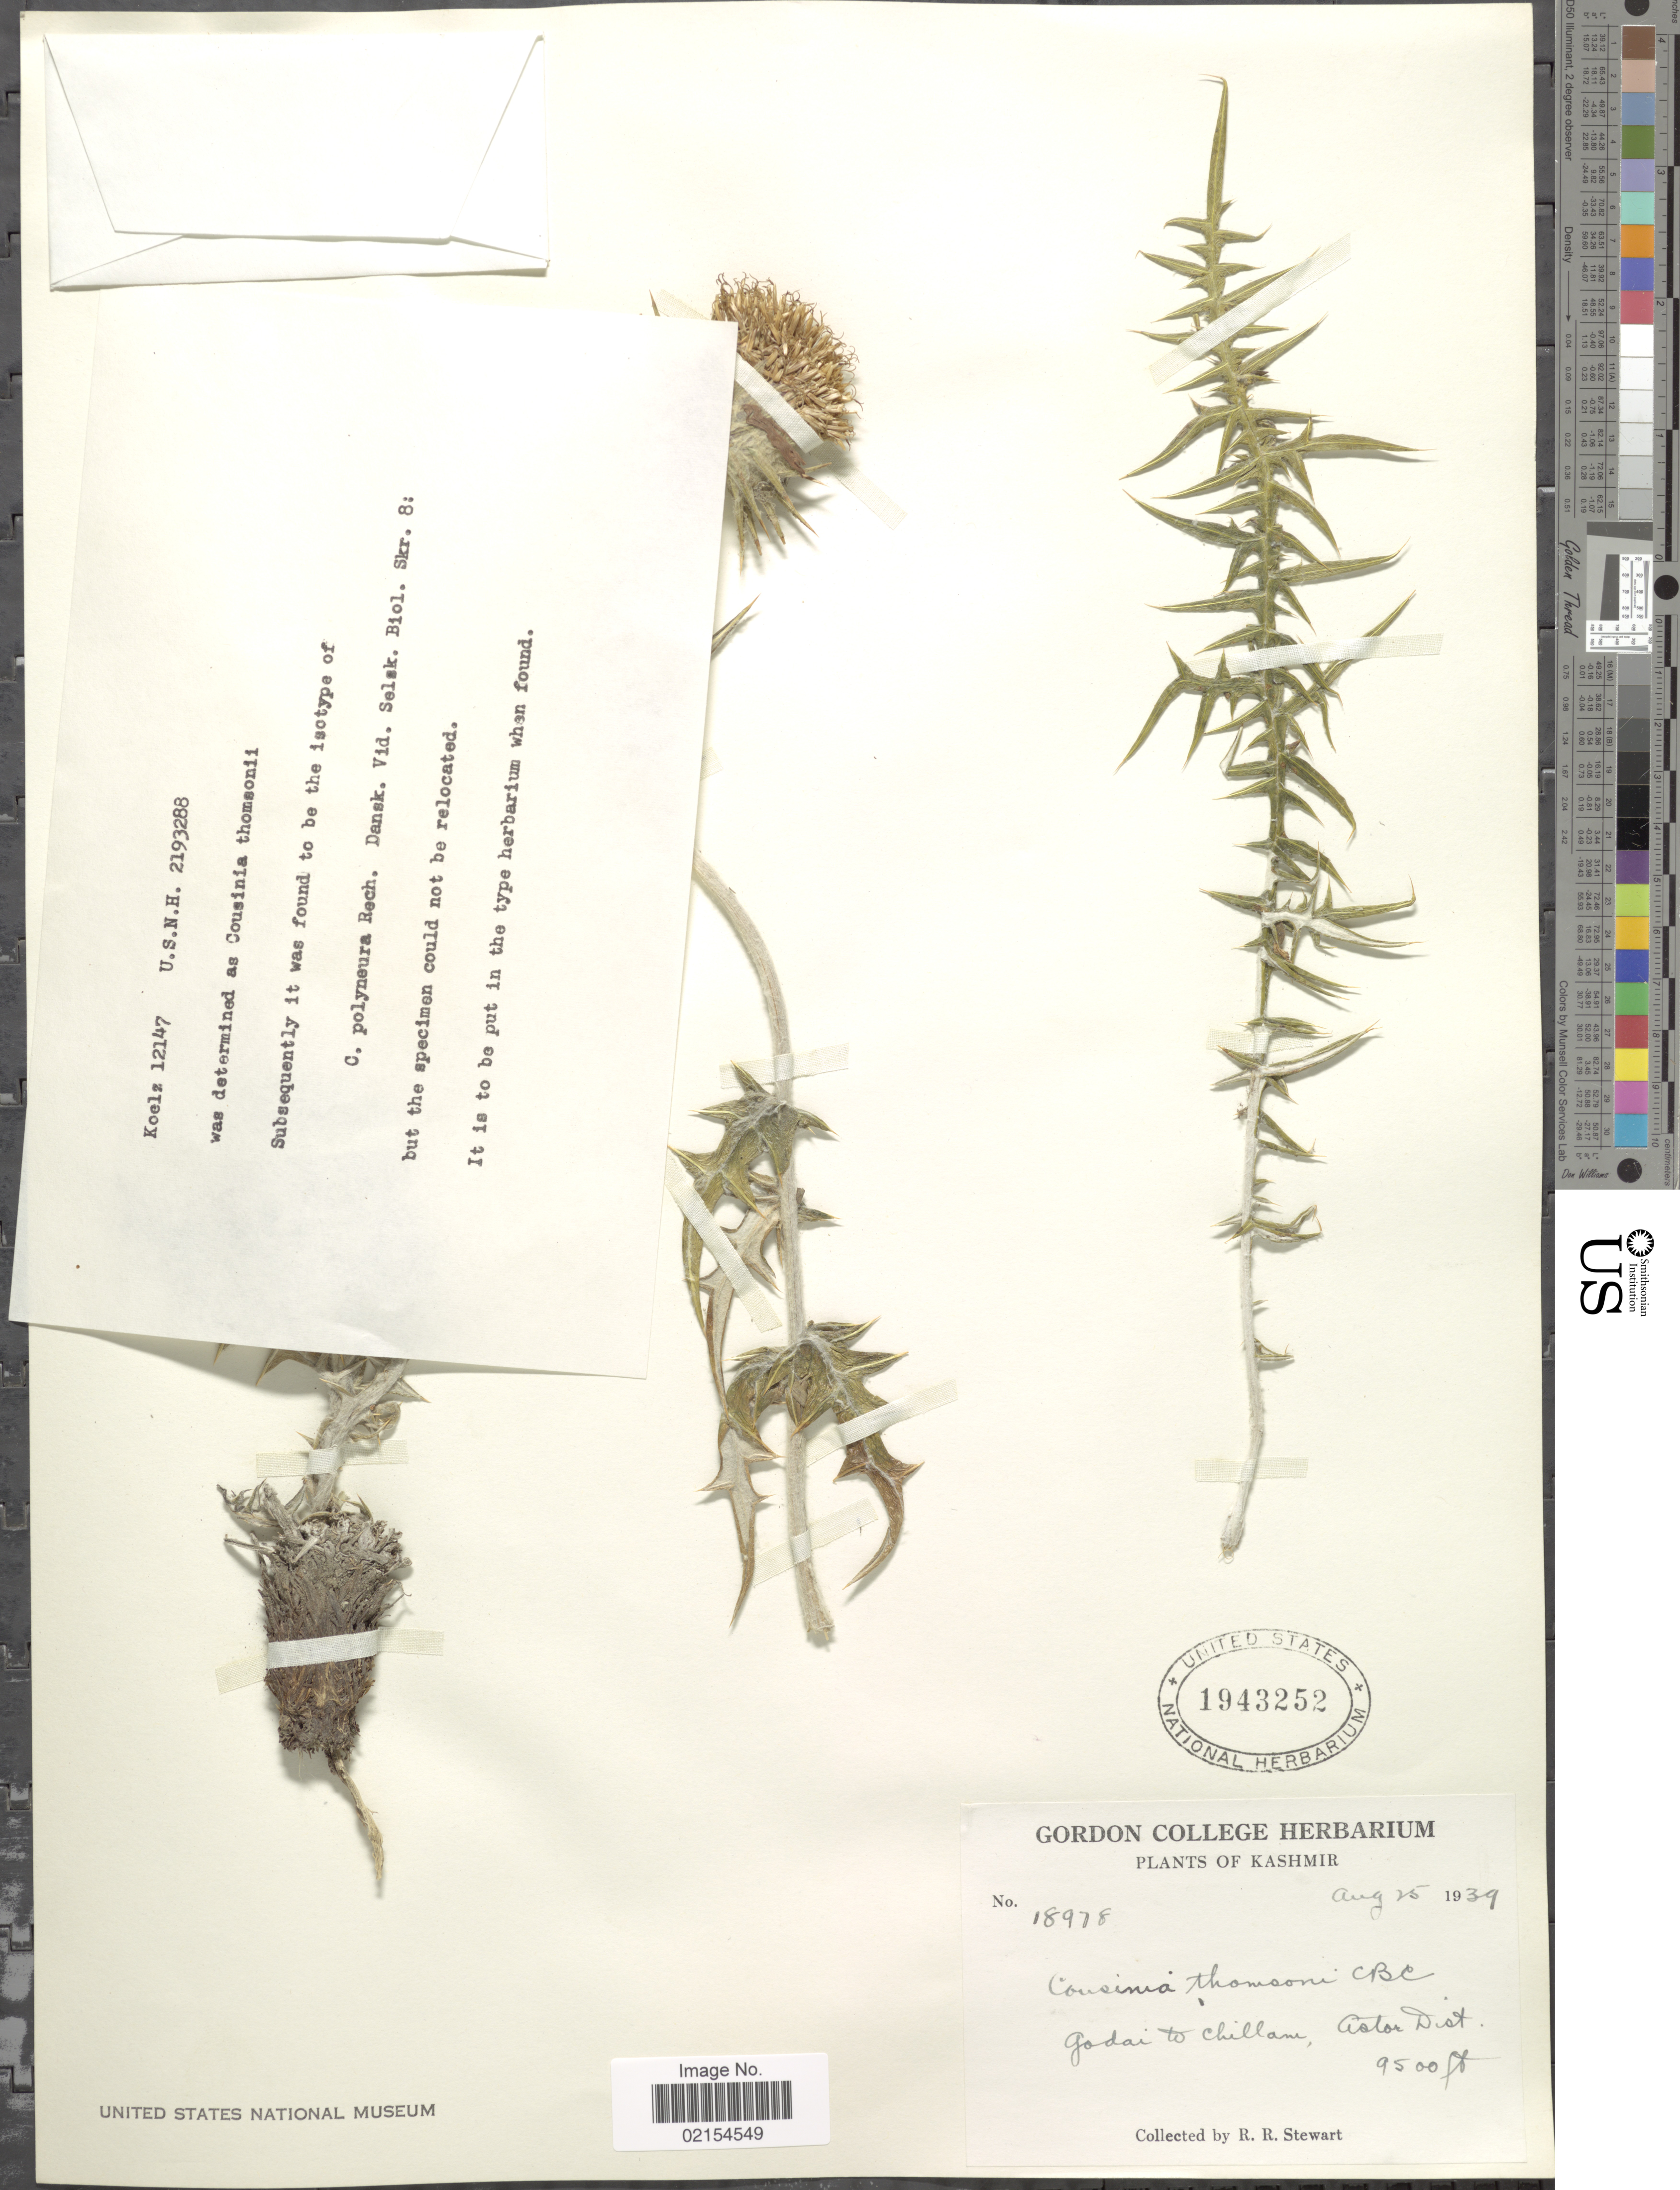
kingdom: Plantae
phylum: Tracheophyta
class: Magnoliopsida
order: Asterales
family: Asteraceae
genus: Cousinia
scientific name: Cousinia thomsonii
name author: C.B. Clarke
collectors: R. R. Stewart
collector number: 18978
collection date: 1939-08-25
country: India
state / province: Jammu and Kashmir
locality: Kashmir, Godai to chillam, Astor Dist.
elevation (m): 2896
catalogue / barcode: US 1943252